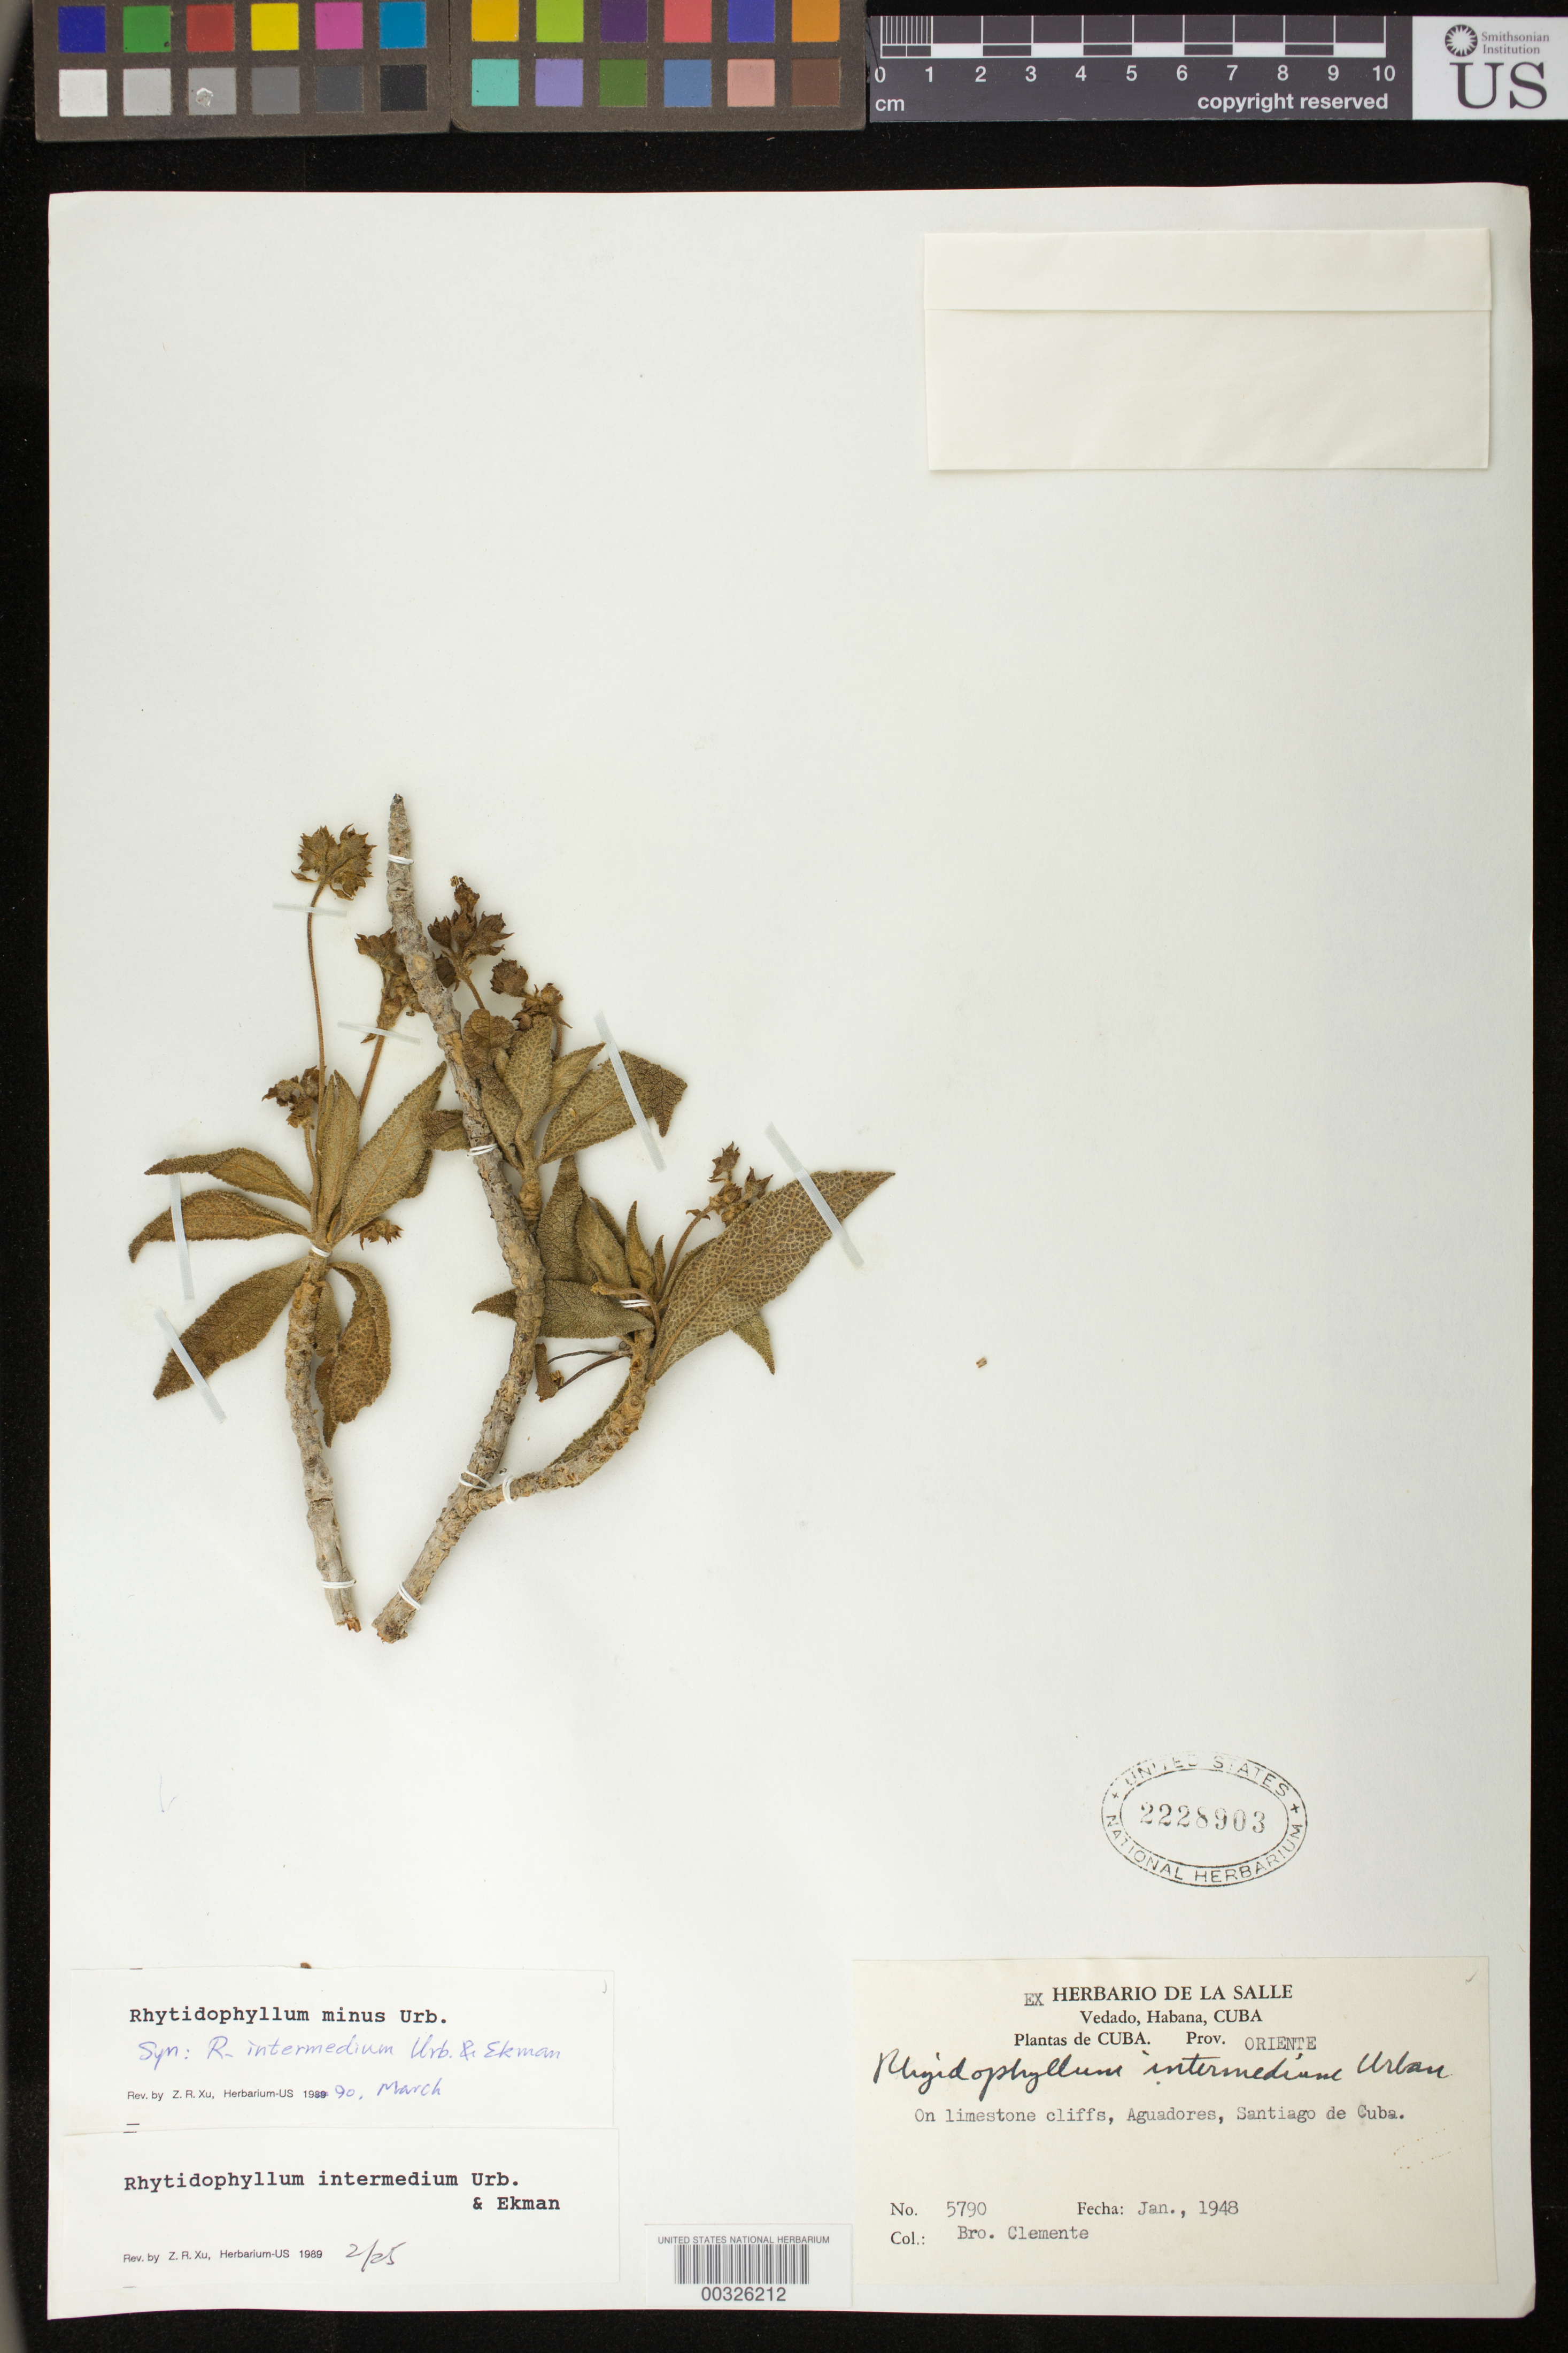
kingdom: Plantae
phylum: Tracheophyta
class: Magnoliopsida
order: Lamiales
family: Gesneriaceae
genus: Rhytidophyllum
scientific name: Rhytidophyllum minus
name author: Urb.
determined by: Skog, Laurence E.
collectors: Bro. Clemente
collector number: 5790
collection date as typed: Jan 1948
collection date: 1948-01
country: Cuba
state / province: Oriente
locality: Aguadores, Santiago de Cuba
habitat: On limestone cliffs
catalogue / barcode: US 2228903